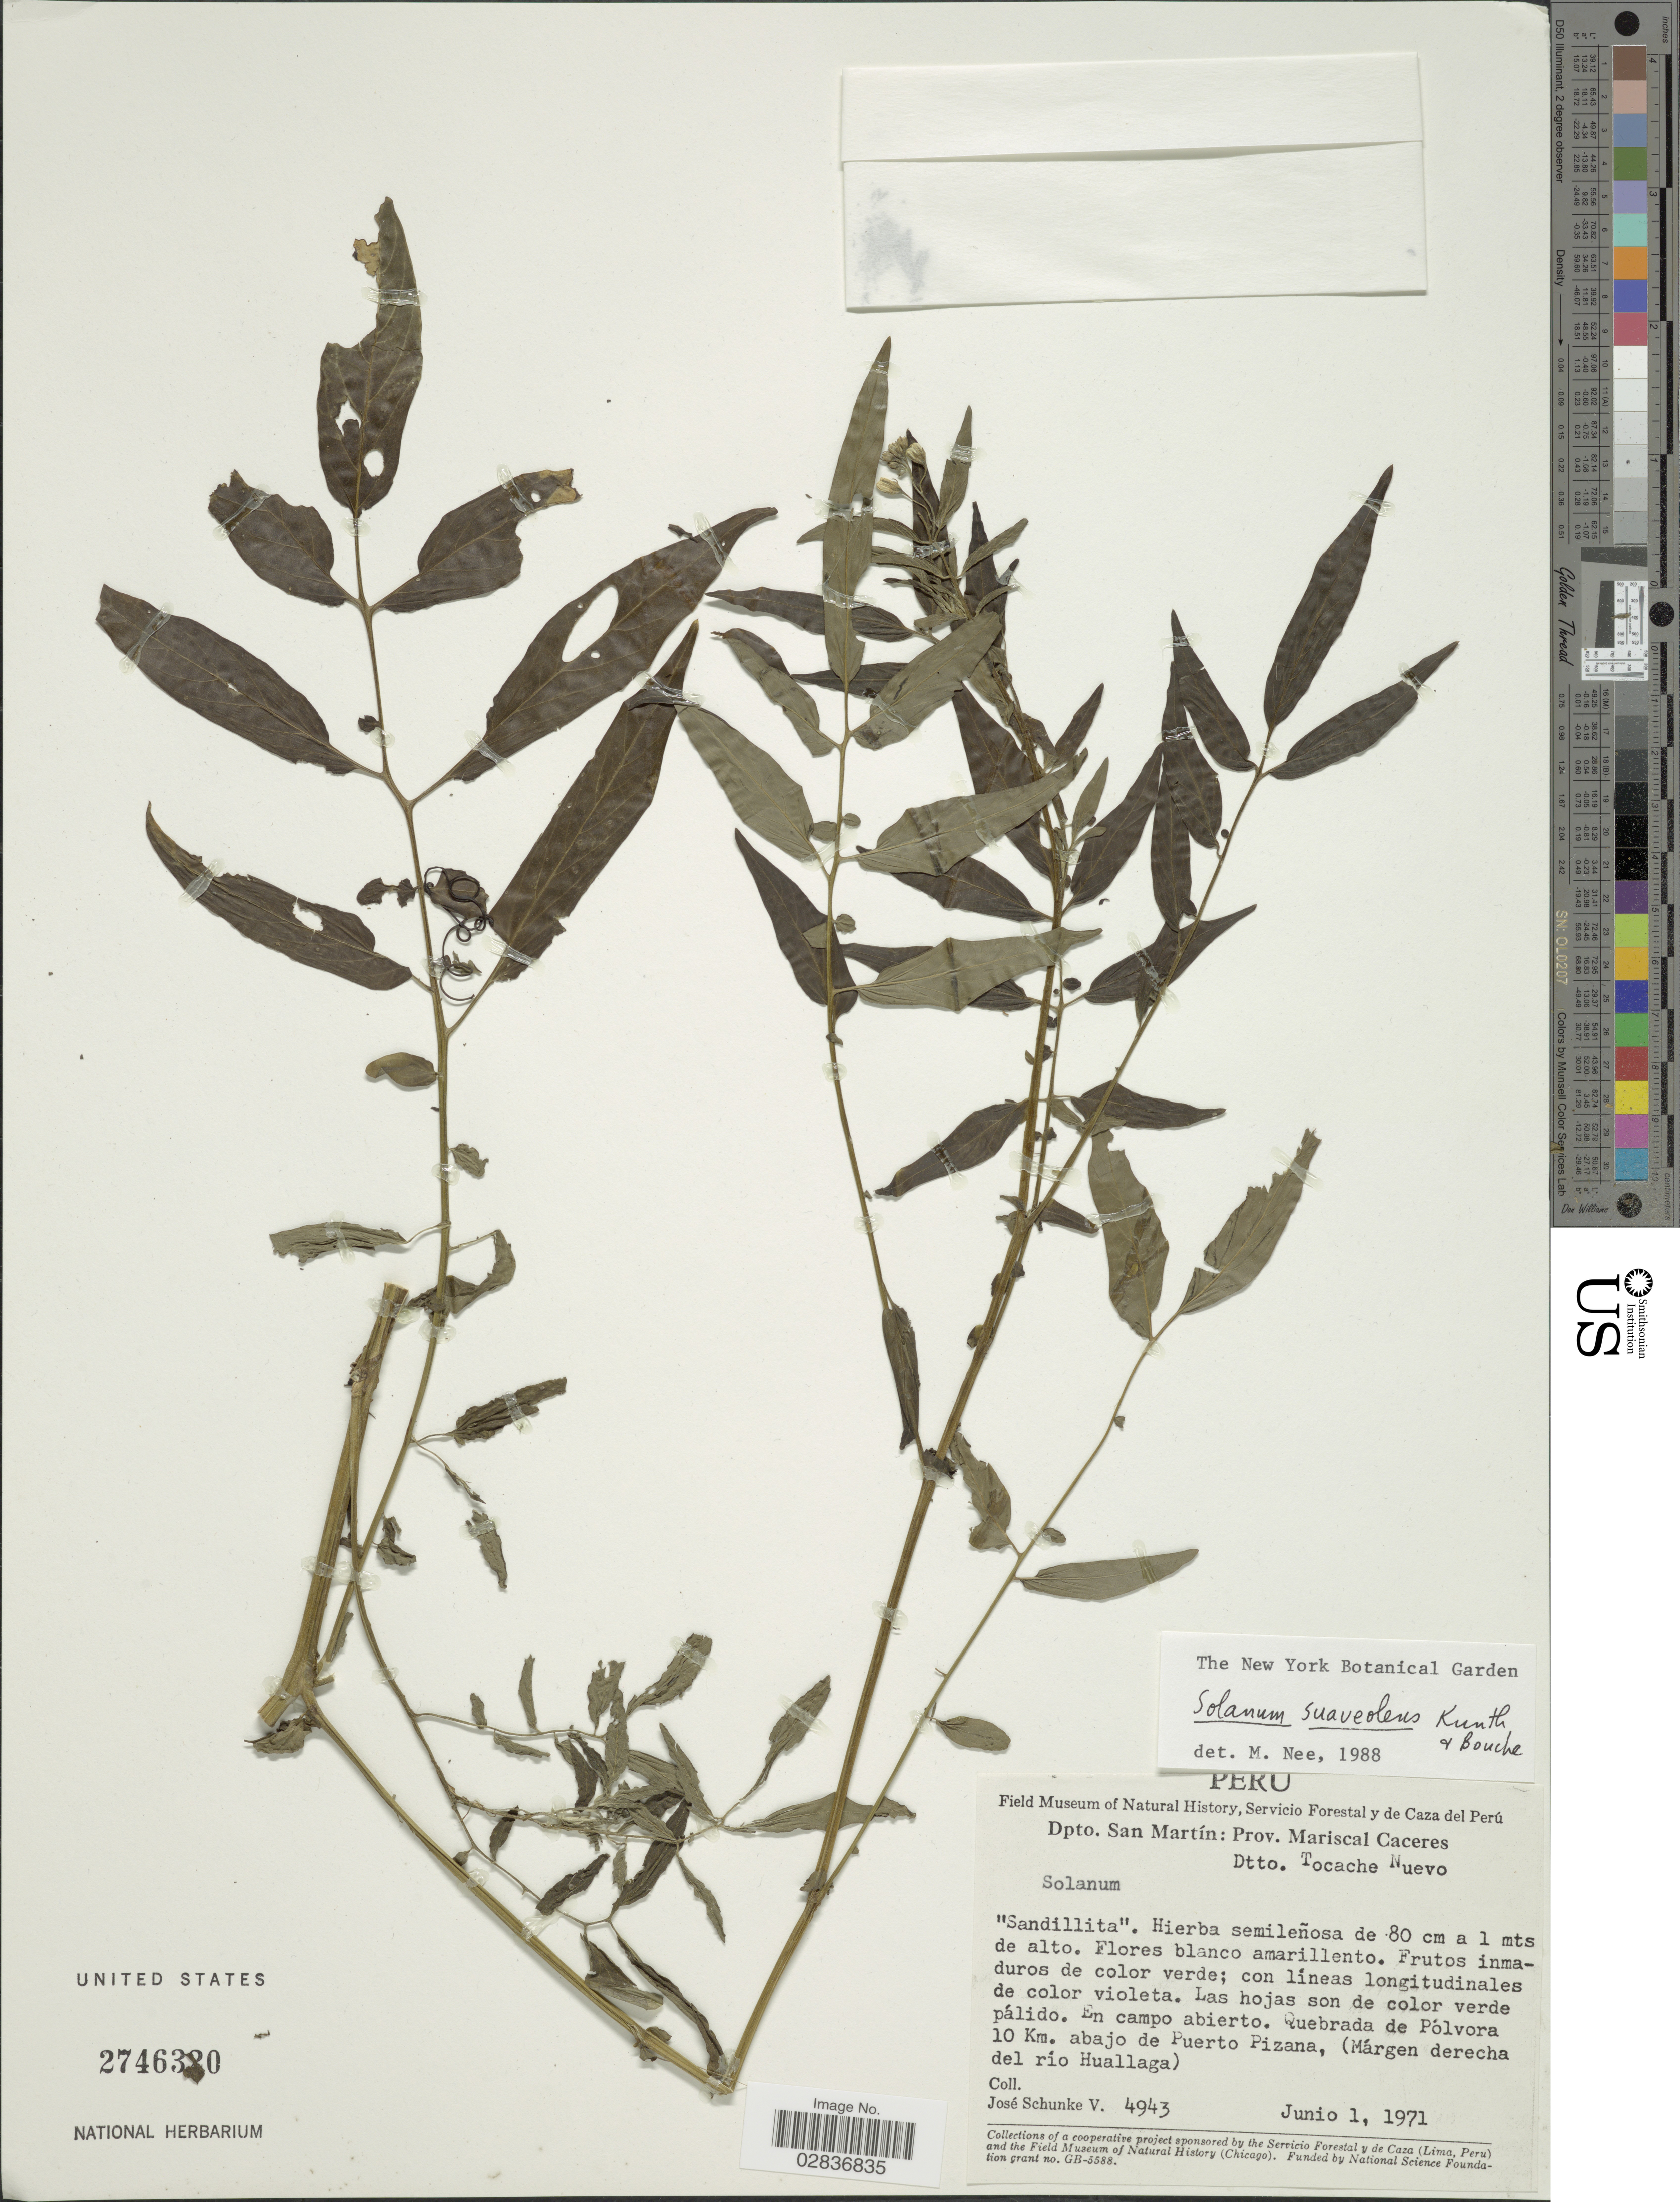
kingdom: Plantae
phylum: Tracheophyta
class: Magnoliopsida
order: Solanales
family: Solanaceae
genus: Solanum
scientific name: Solanum suaveolens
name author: Kunth & C.D. Bouché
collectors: J. Schunke Vigo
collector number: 4943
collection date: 1971-06-01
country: Peru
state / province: San Martín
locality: Dpto. San Martín: Prov. Mariscal Caceres, Dtto. Tocache Nuevo, Quebrada de Pólvora 10 Km. abajo de Puerto Pizana, (Márgen derecha del río Huallaga).